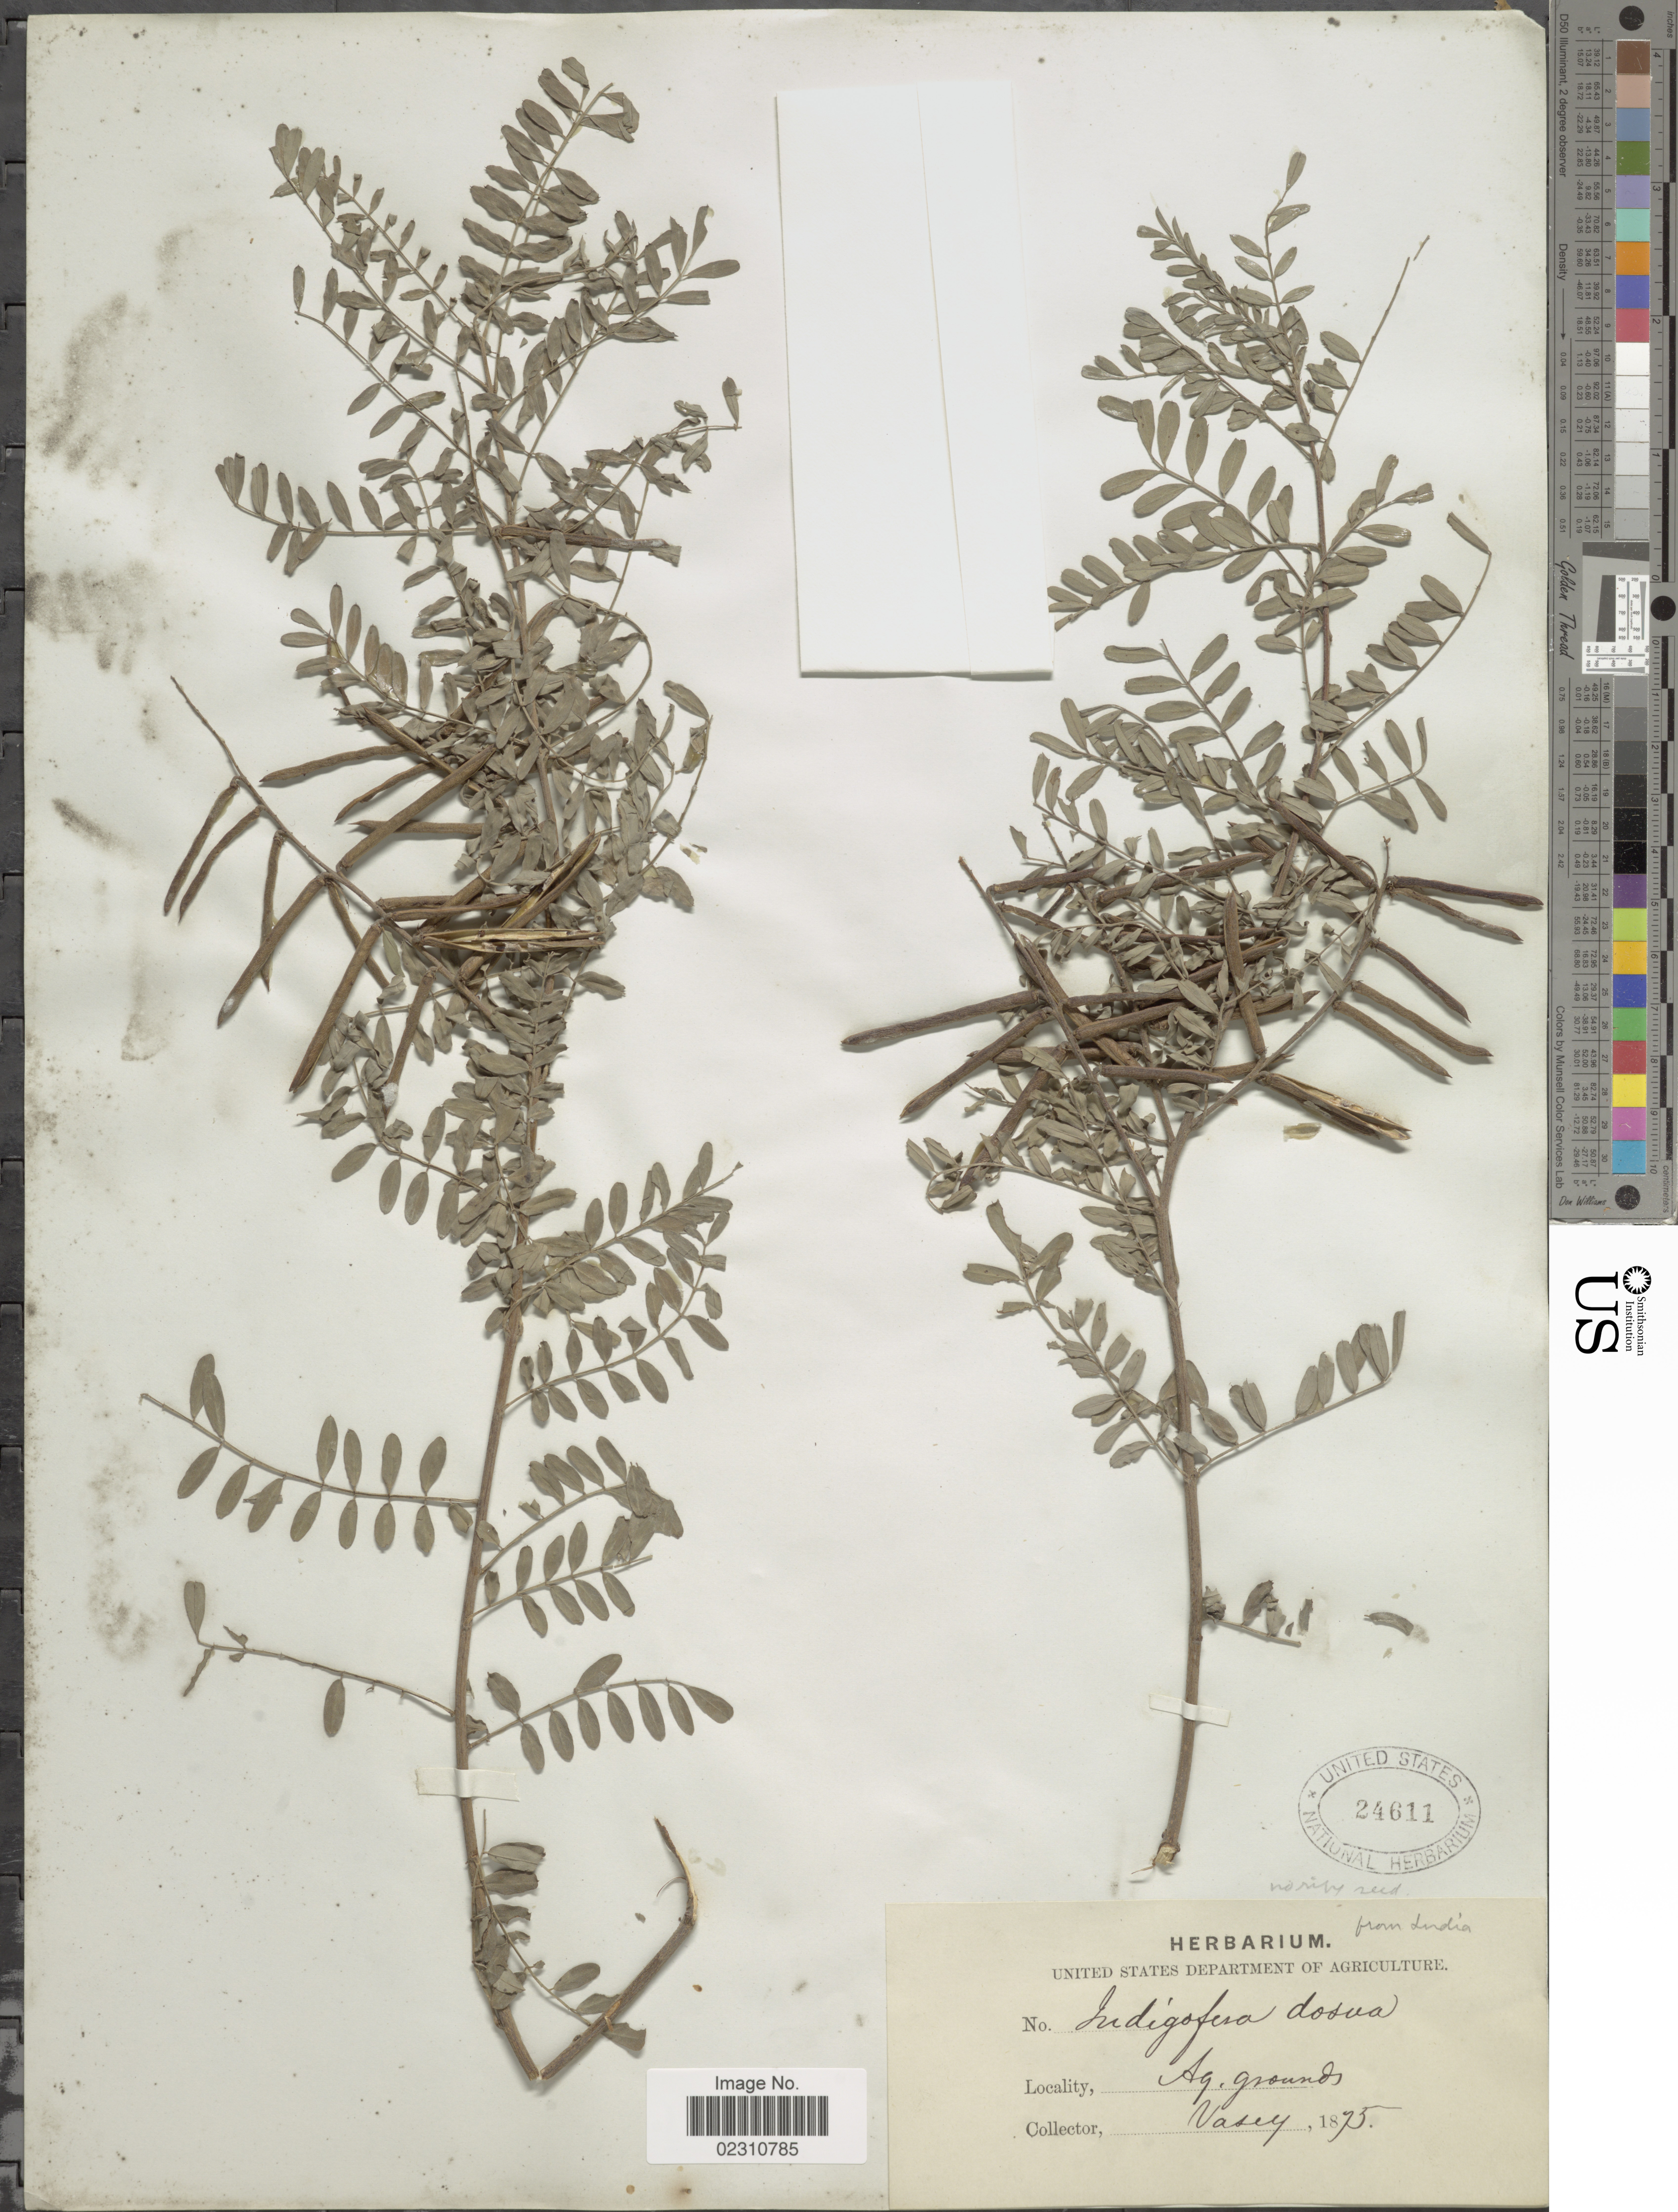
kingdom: Plantae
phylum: Tracheophyta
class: Magnoliopsida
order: Fabales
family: Fabaceae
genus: Indigofera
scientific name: Indigofera dosua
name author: Buch.-Ham. ex D. Don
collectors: Vasey, --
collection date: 1875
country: India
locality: Ag. Grounds, From India.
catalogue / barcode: US 24611